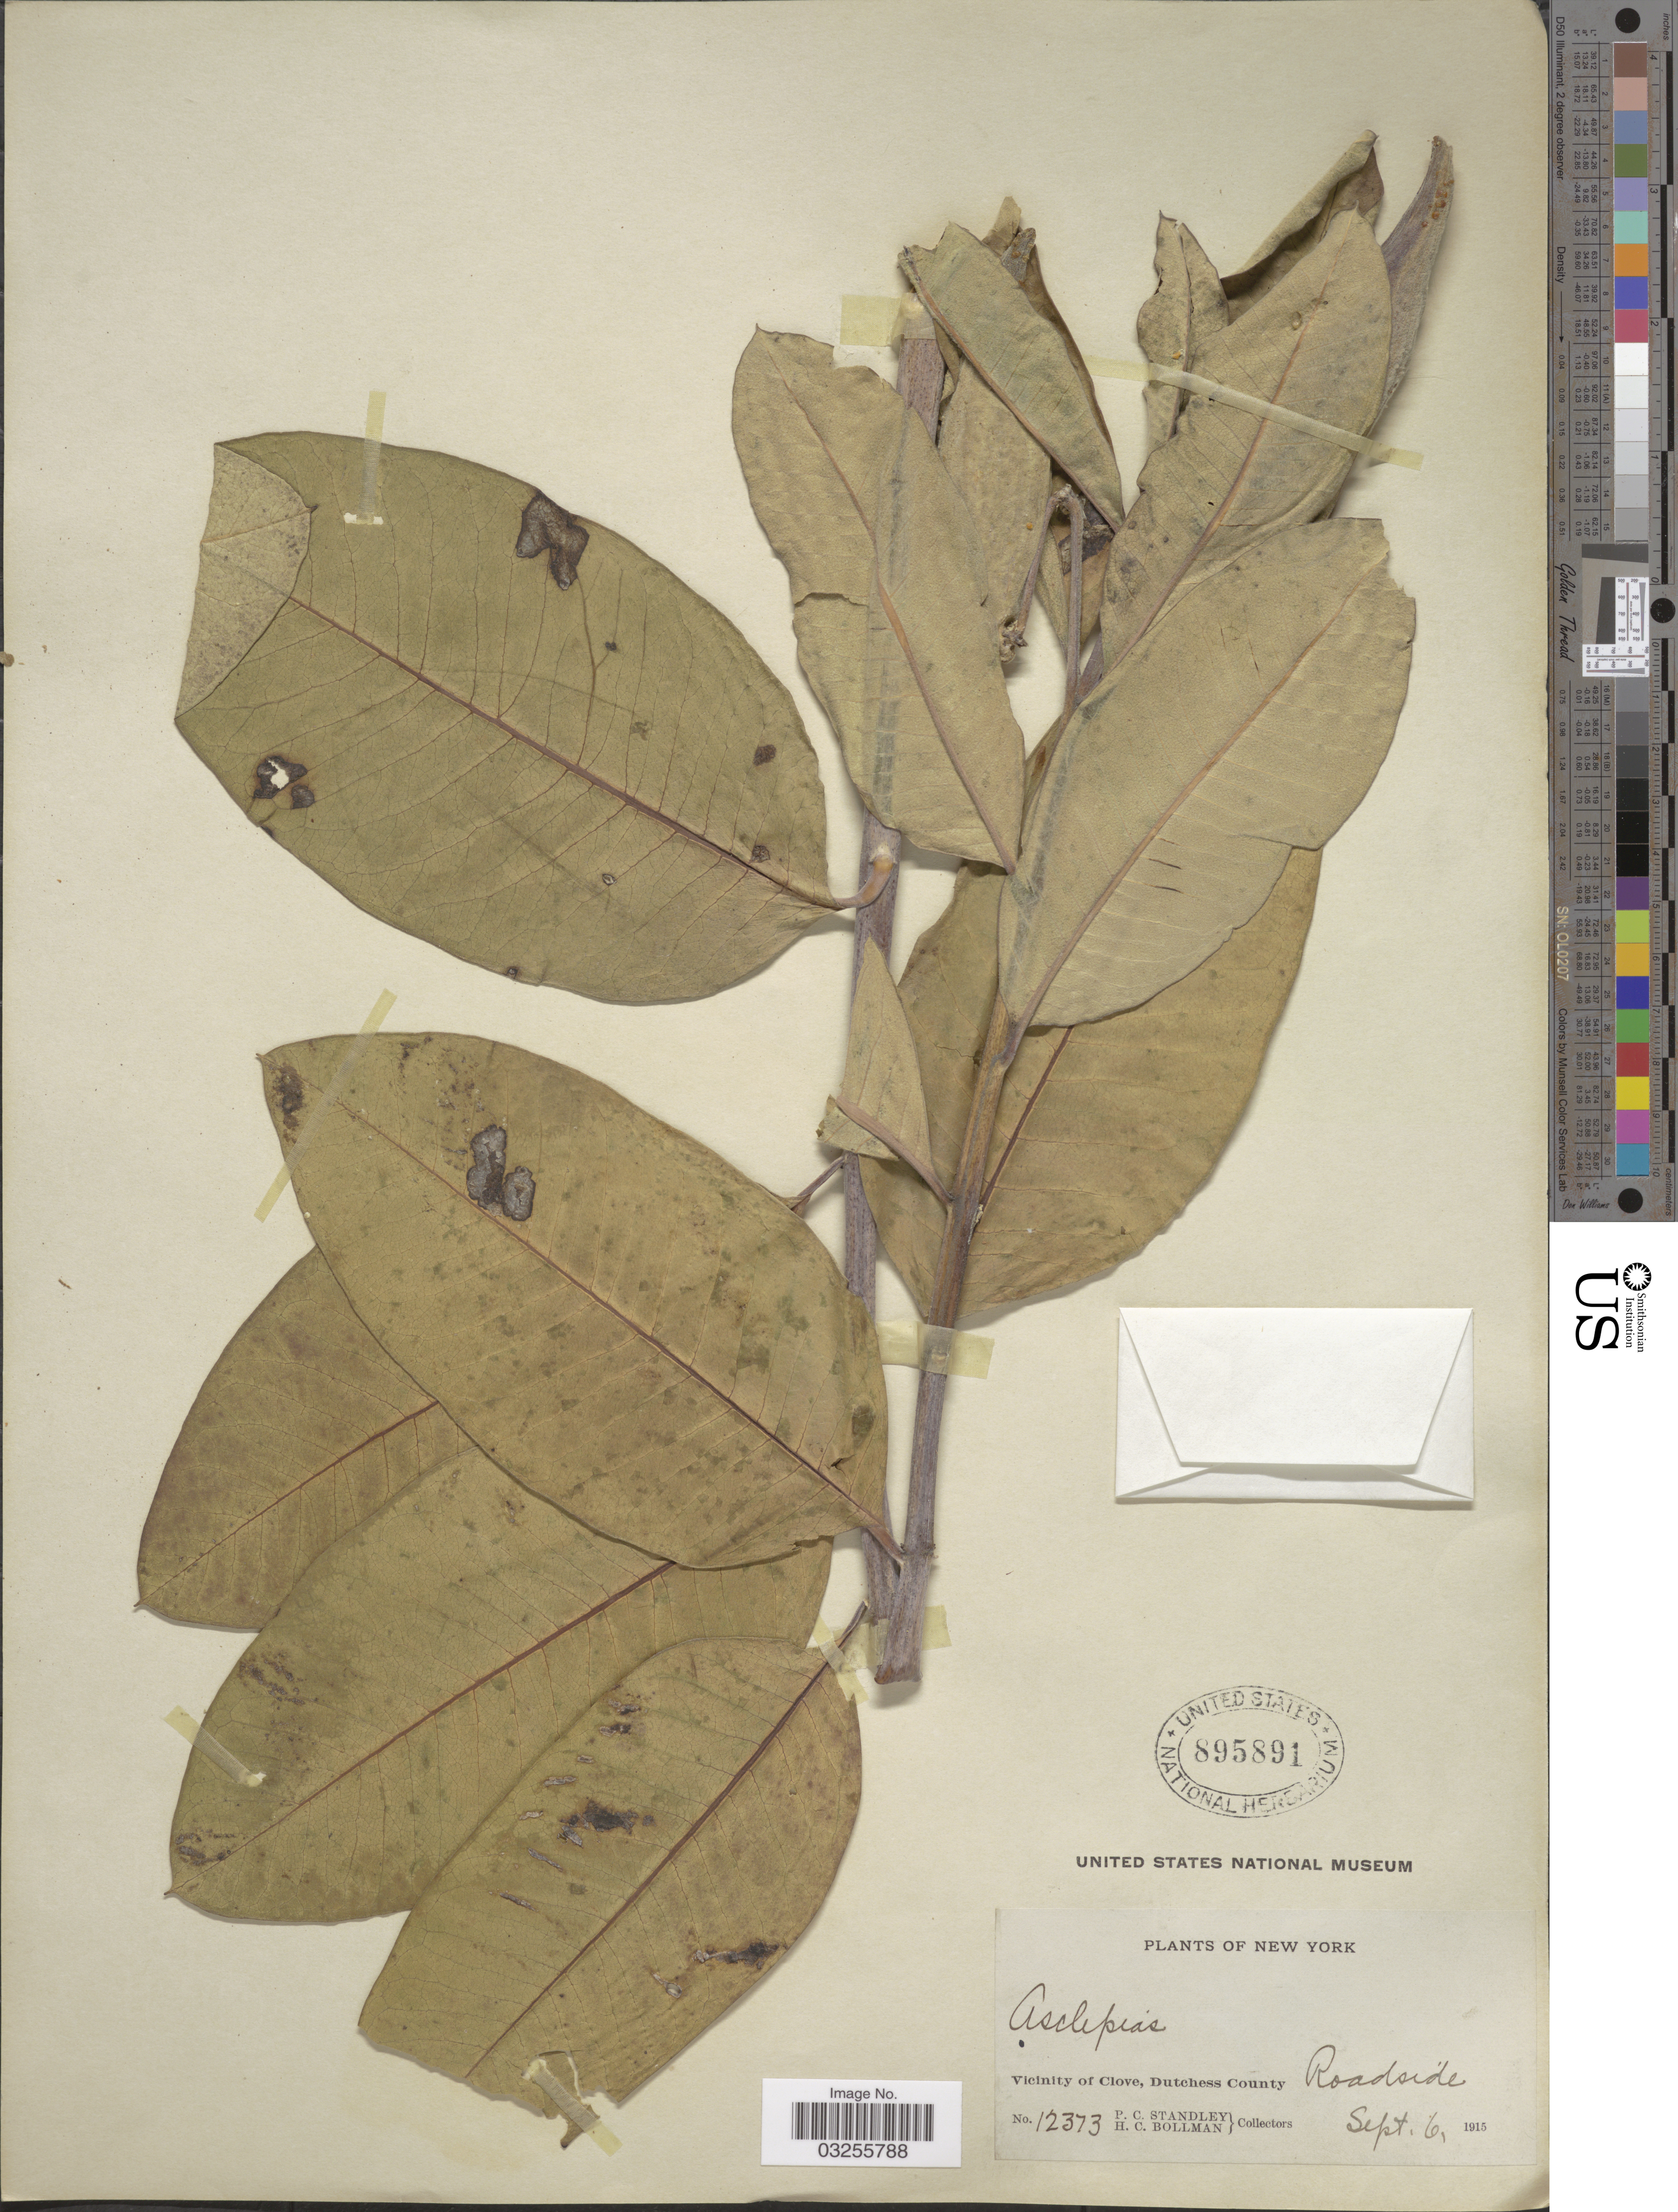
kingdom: Plantae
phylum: Tracheophyta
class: Magnoliopsida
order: Gentianales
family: Apocynaceae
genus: Asclepias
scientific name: Asclepias syriaca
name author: L.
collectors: P. C. Standley & H. C. Bollman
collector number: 12373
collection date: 1915-09-06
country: United States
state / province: New York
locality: Vicinity of Clove, Dutchess County. Roadside.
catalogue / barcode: US 895891